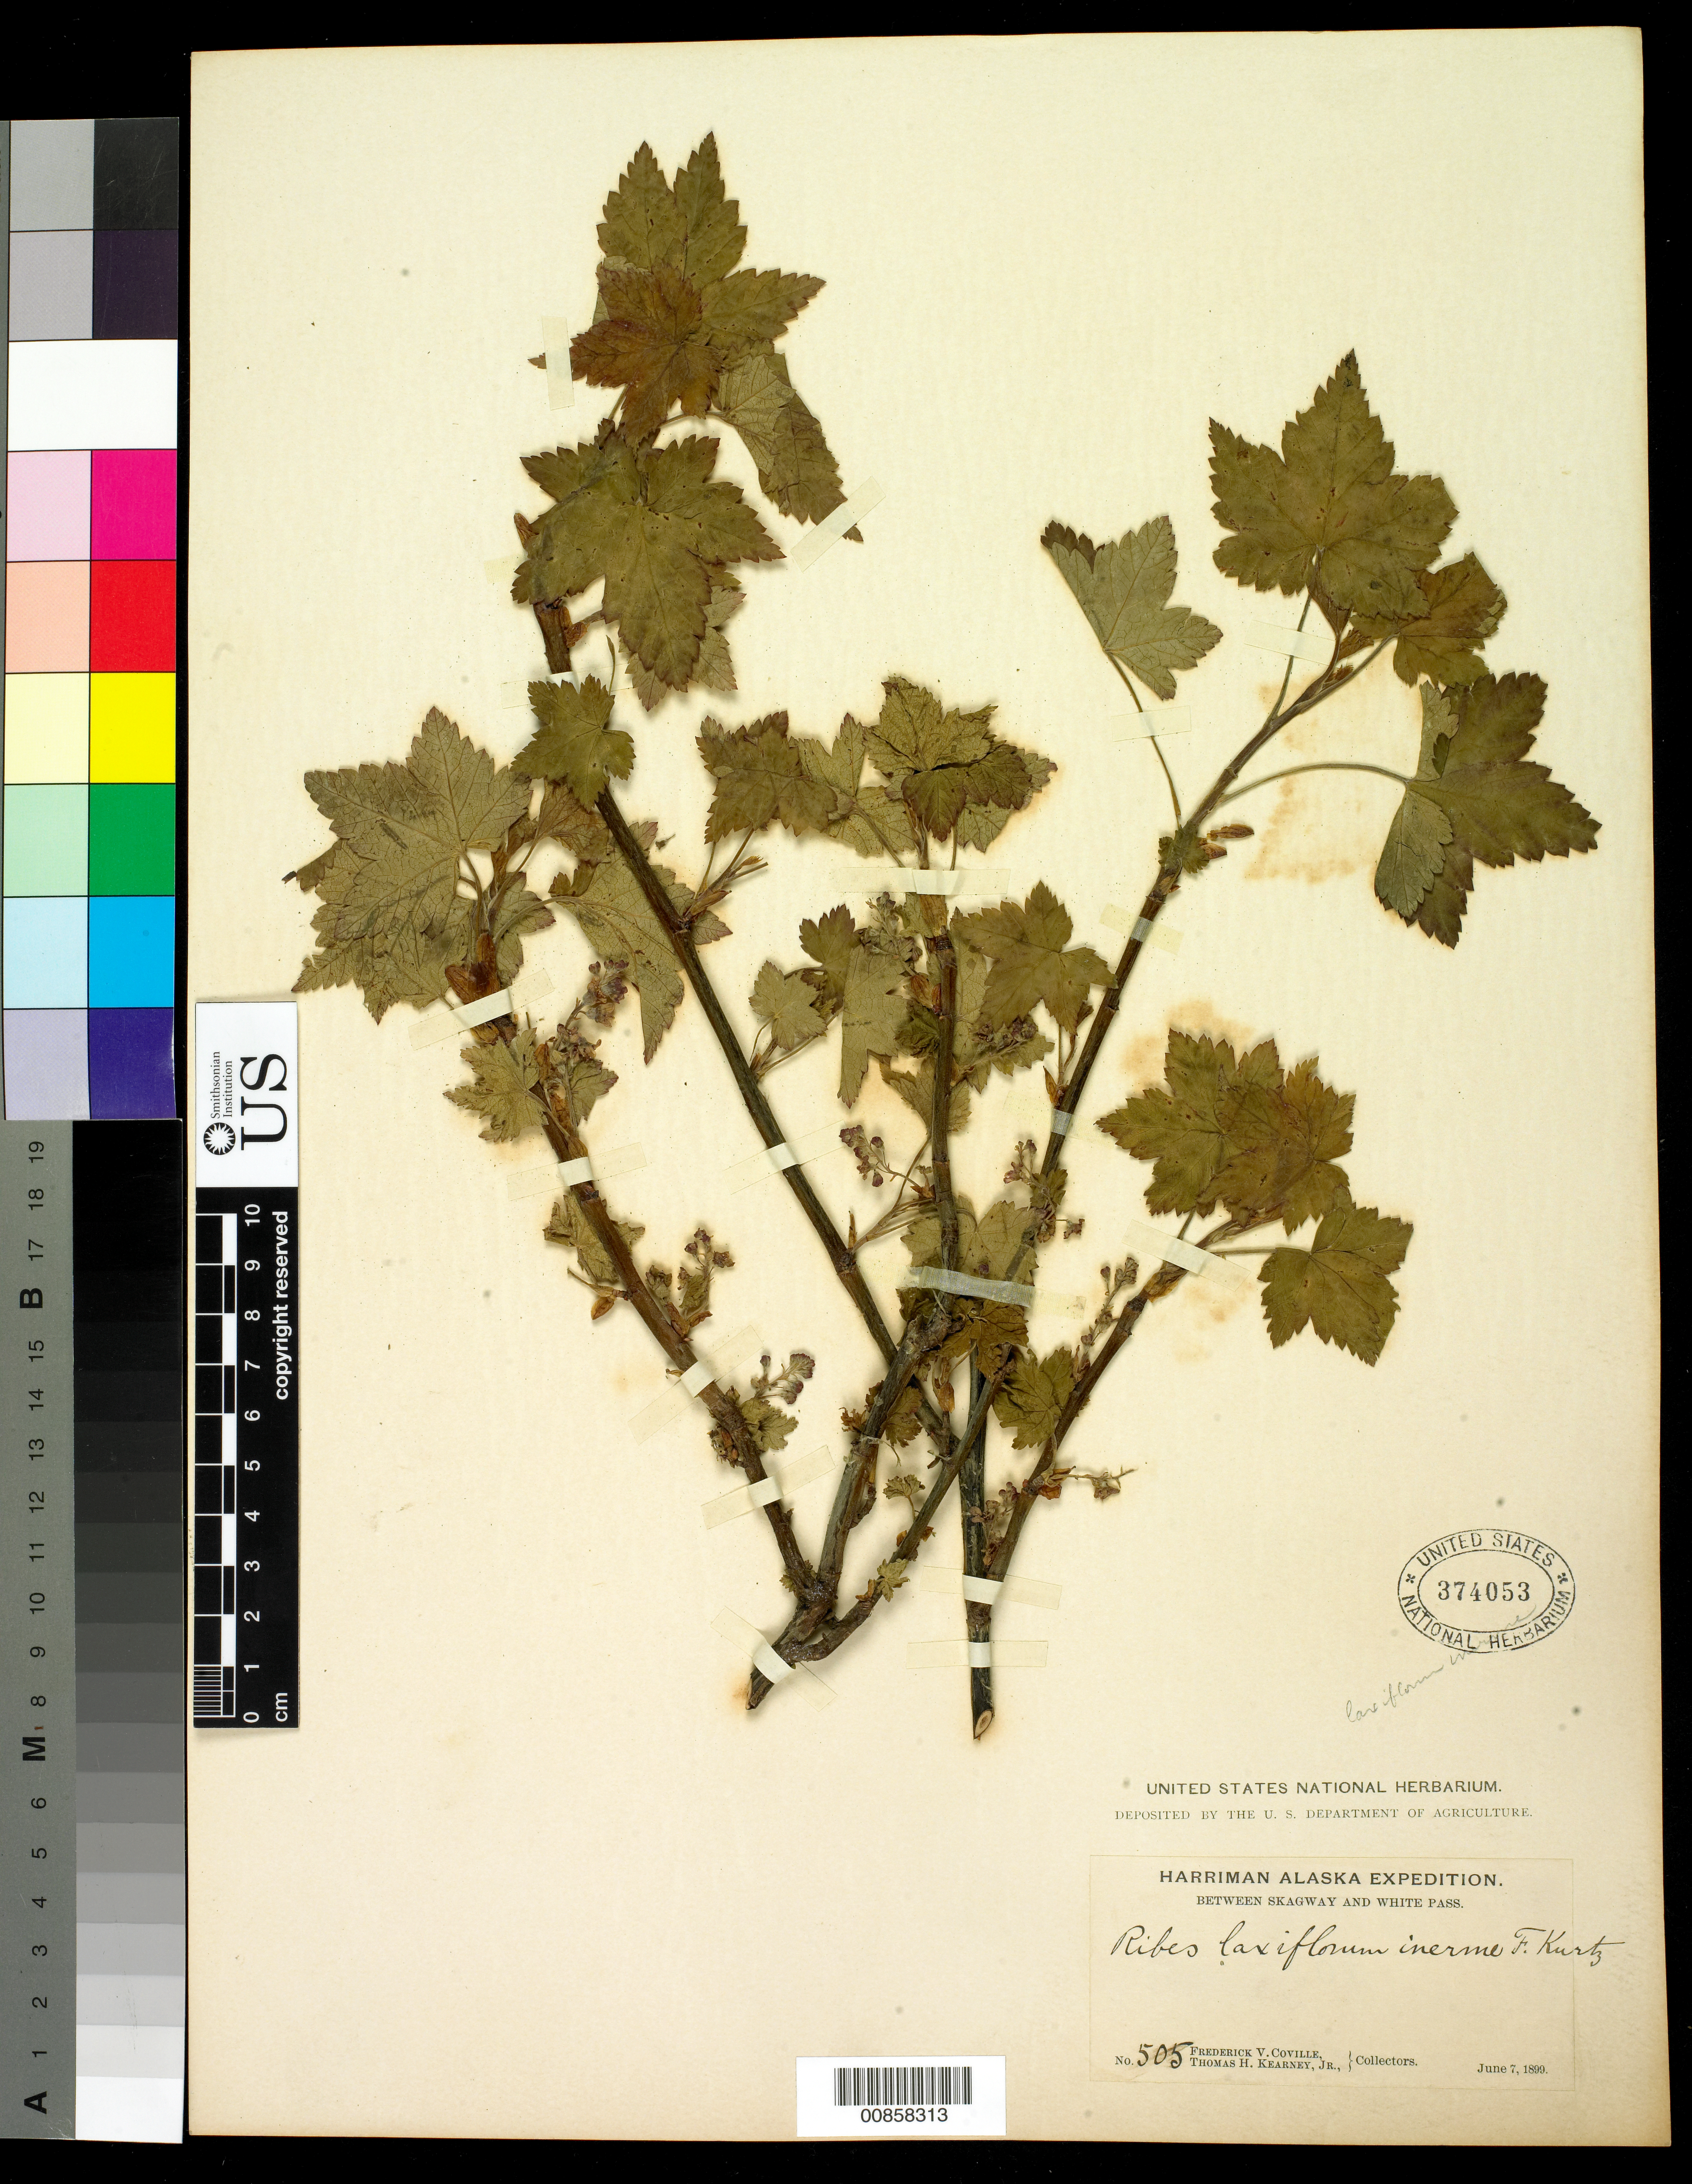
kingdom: Plantae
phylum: Tracheophyta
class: Magnoliopsida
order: Saxifragales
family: Grossulariaceae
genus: Ribes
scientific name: Ribes laxiflorum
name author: Pursh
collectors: F. V. Coville & T. H. Kearney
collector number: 505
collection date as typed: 07 Jun 1899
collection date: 1899-06-07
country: United States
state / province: Alaska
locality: Between Skagway and White Pass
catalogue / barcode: US 374053